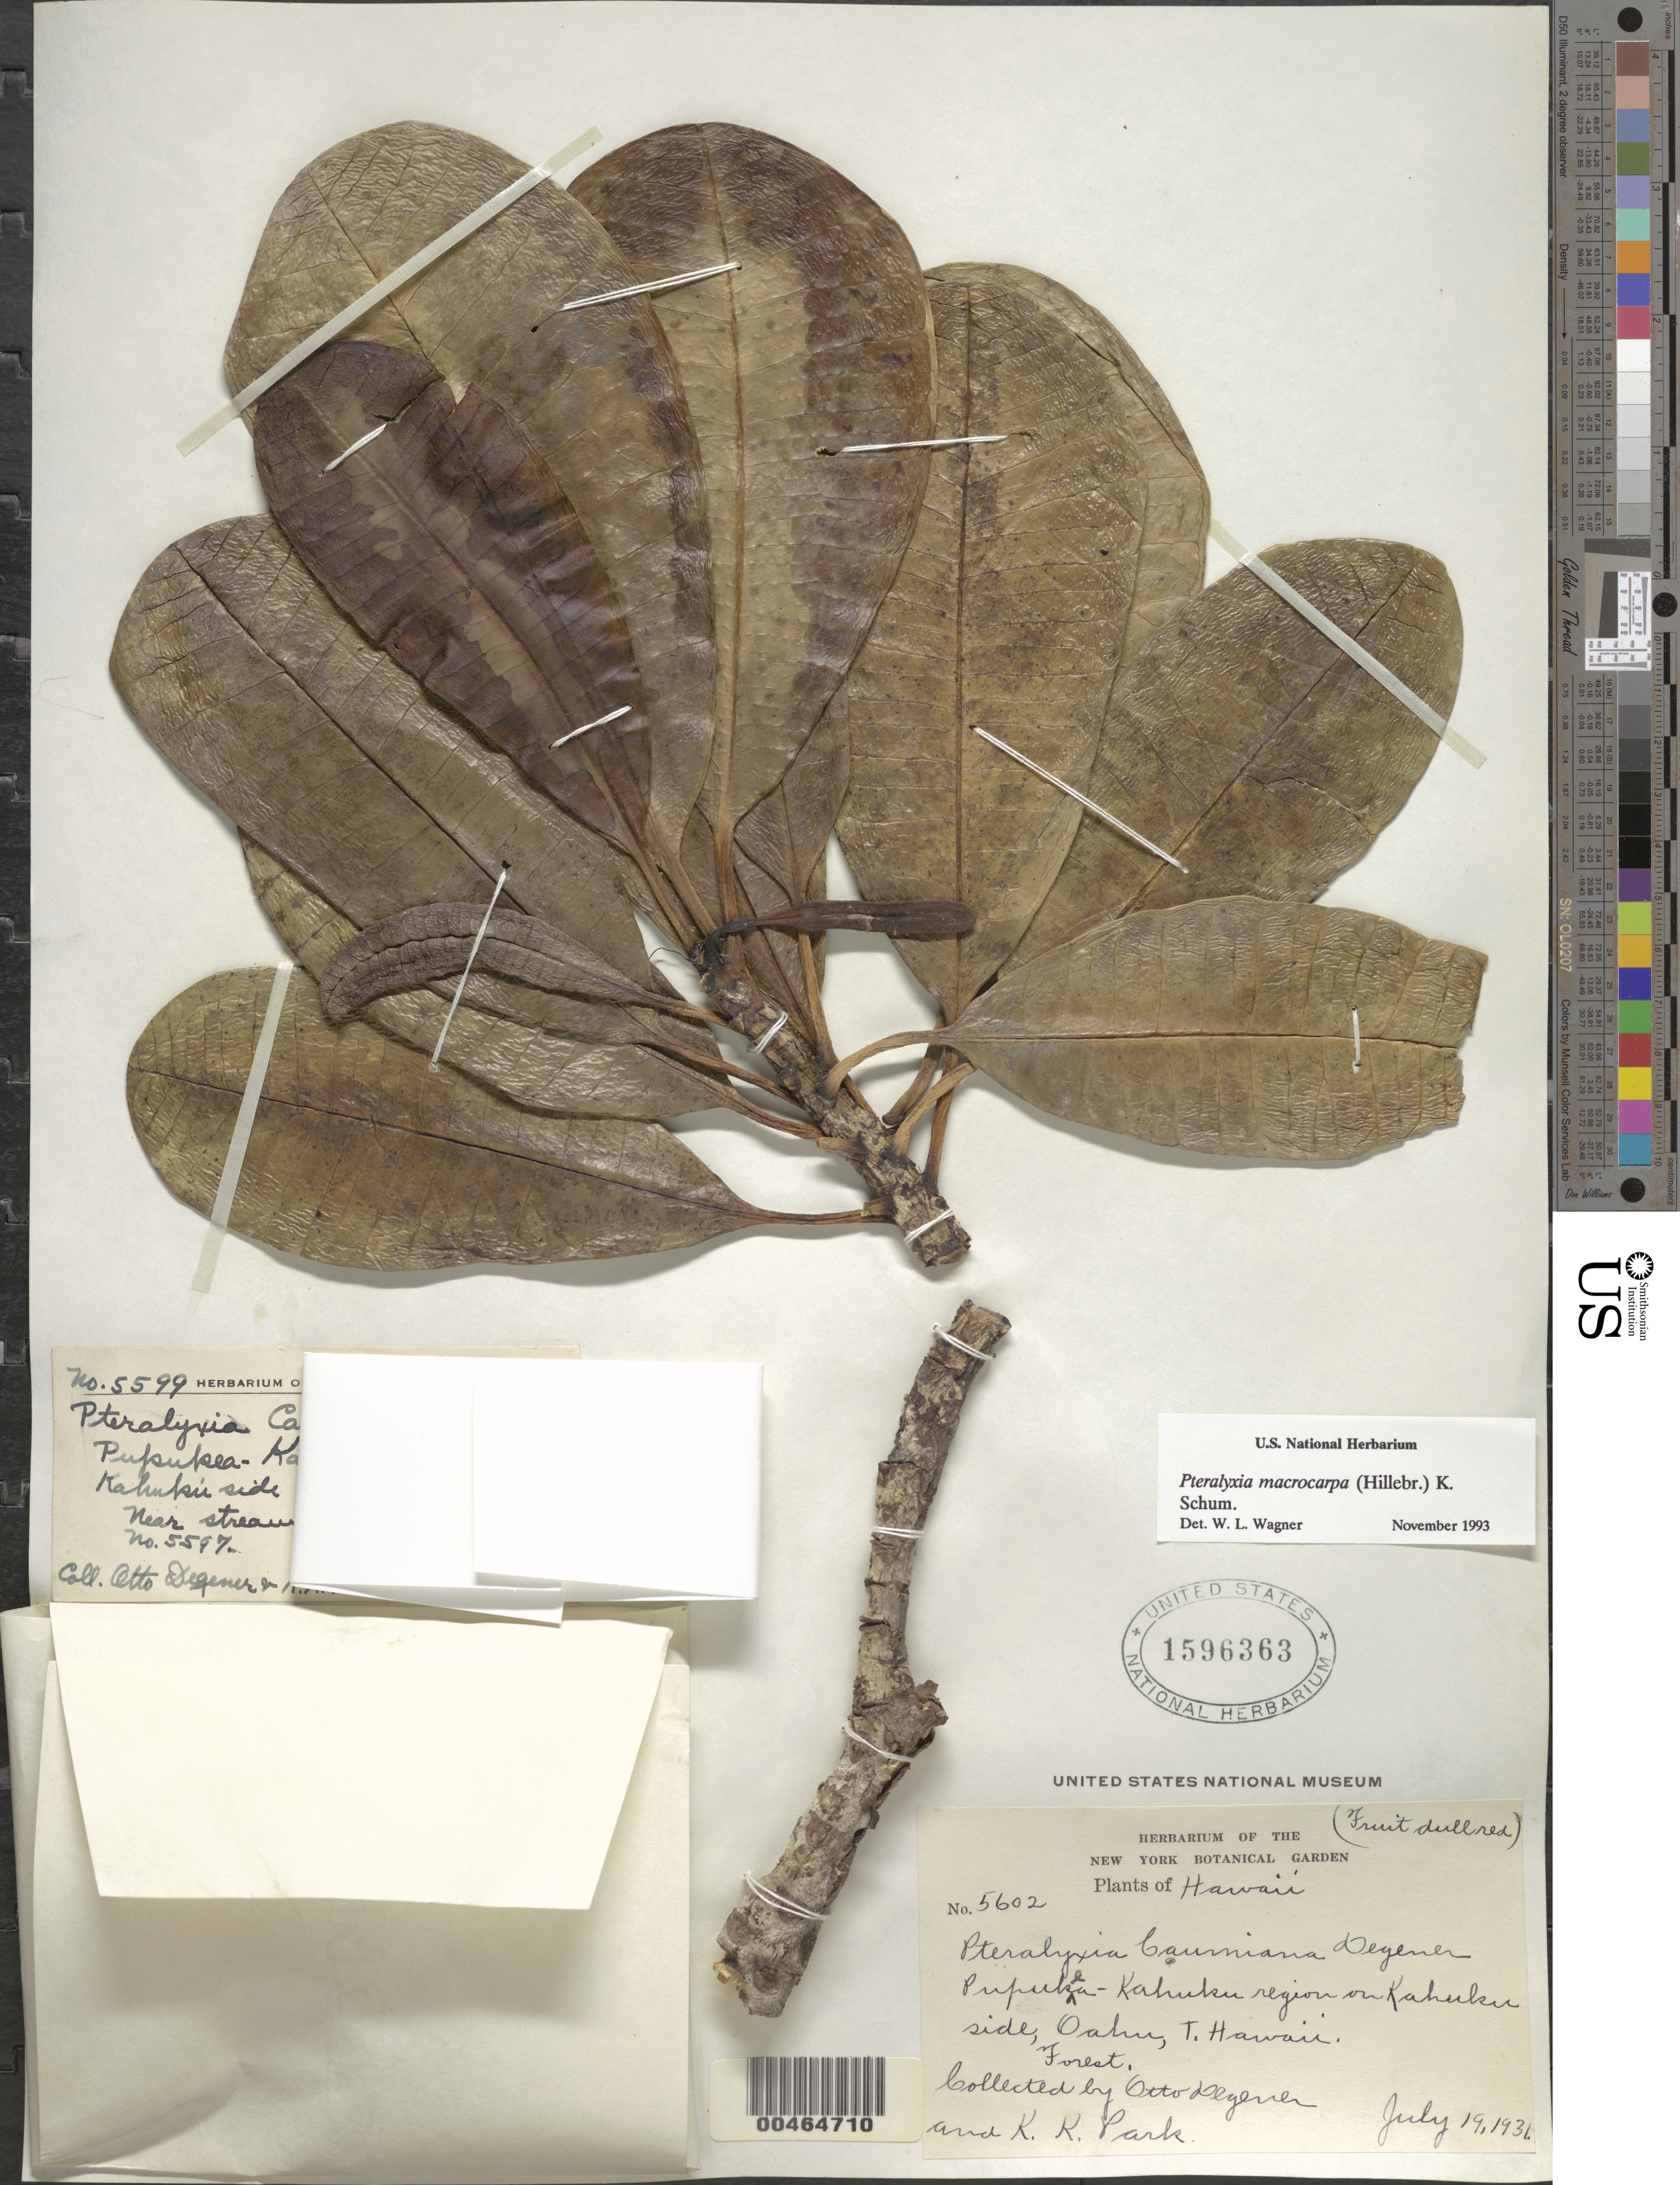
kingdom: Plantae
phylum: Tracheophyta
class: Magnoliopsida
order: Gentianales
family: Apocynaceae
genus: Pteralyxia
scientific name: Pteralyxia macrocarpa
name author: (Hillebr.) K. Schum.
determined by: Wagner, W. L., (BOT), Smithsonian Institution - National Museum of Natural History (UNITED STATES)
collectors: O. Degener & K. Park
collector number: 5602 & 5599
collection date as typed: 19 Jul 1931 and 27 Mar 1933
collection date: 1931-07-19,1933-03-27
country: United States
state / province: Hawaii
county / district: Honolulu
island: Oahu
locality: Pupukea-Kahuku region, Pupukea-Kahuku Trail on Kahuku side of divide near stream; farther north than no. 5597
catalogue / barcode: US 1596363